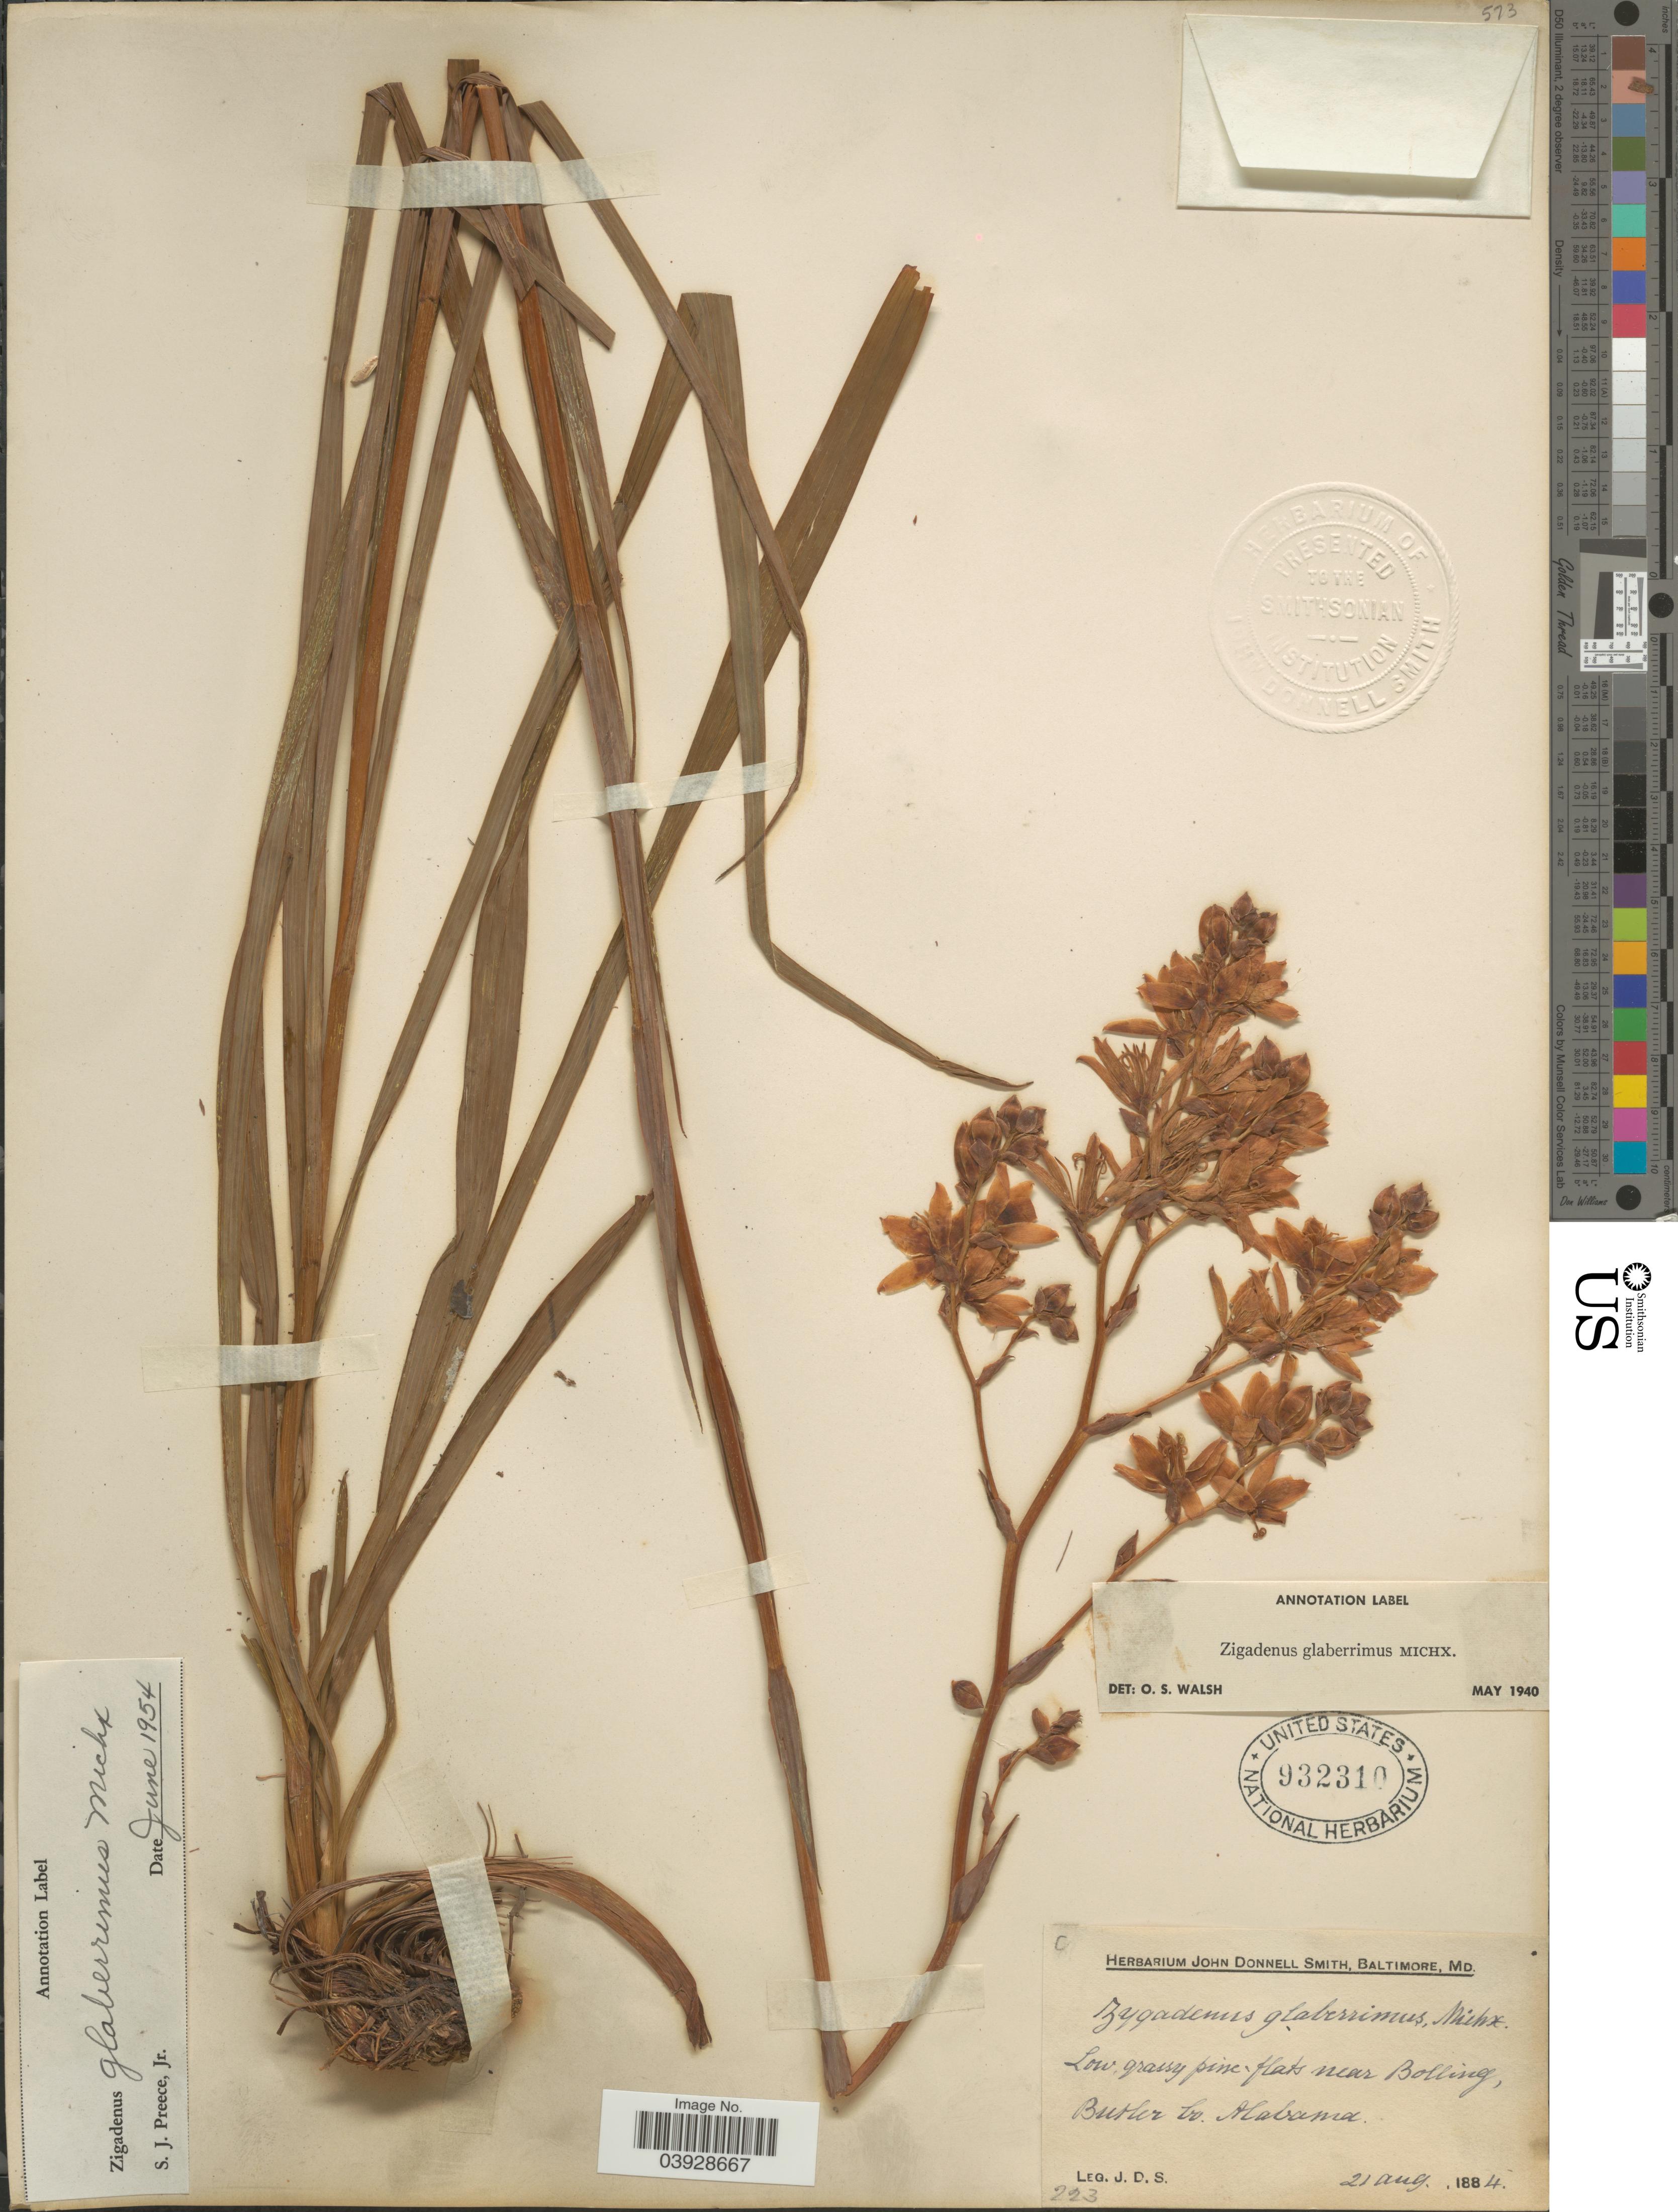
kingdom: Plantae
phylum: Tracheophyta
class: Liliopsida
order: Liliales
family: Melanthiaceae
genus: Zigadenus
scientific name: Zigadenus glaberrimus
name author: Michx.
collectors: J. Donnell Smith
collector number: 223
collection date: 1884-08-21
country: United States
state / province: Alabama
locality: Near Bolling, Butler Co.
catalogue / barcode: US 932310